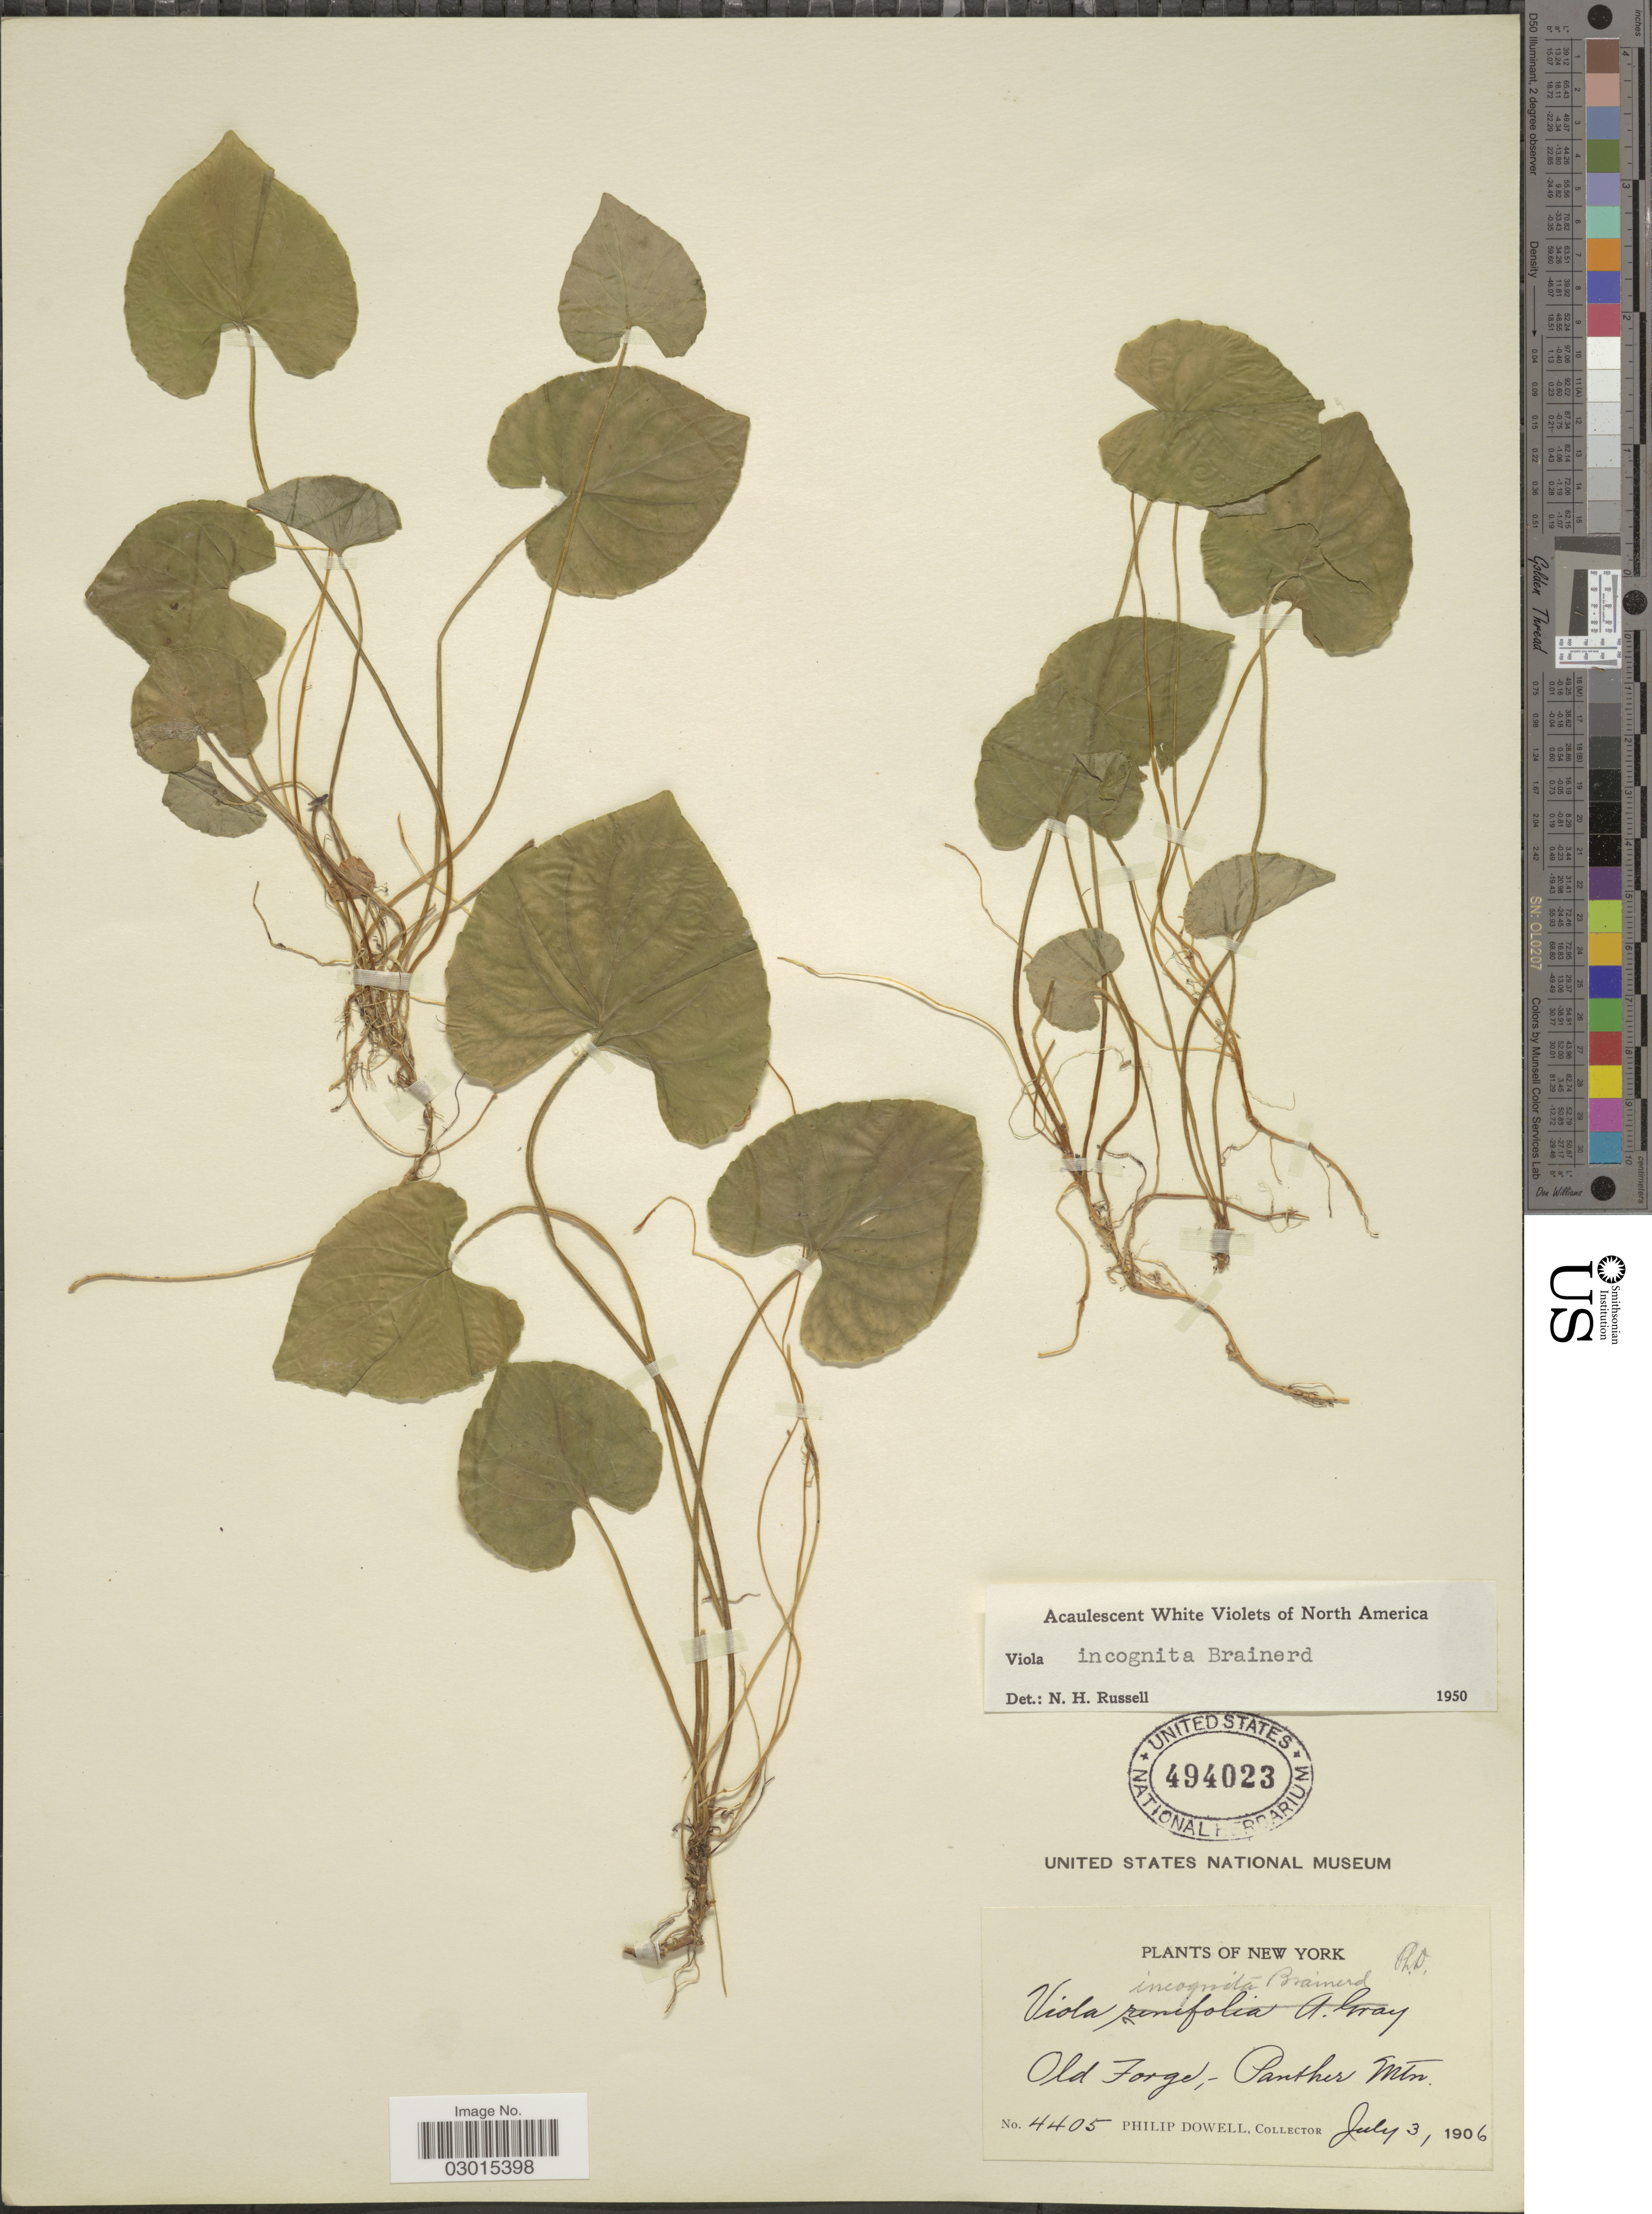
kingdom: Plantae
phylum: Tracheophyta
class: Magnoliopsida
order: Malpighiales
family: Violaceae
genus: Viola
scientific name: Viola incognita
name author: Brainerd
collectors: P. Dowell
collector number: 4405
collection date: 1906-07-03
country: United States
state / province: New York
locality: Old Forge; Panther Mtn.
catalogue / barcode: US 494023